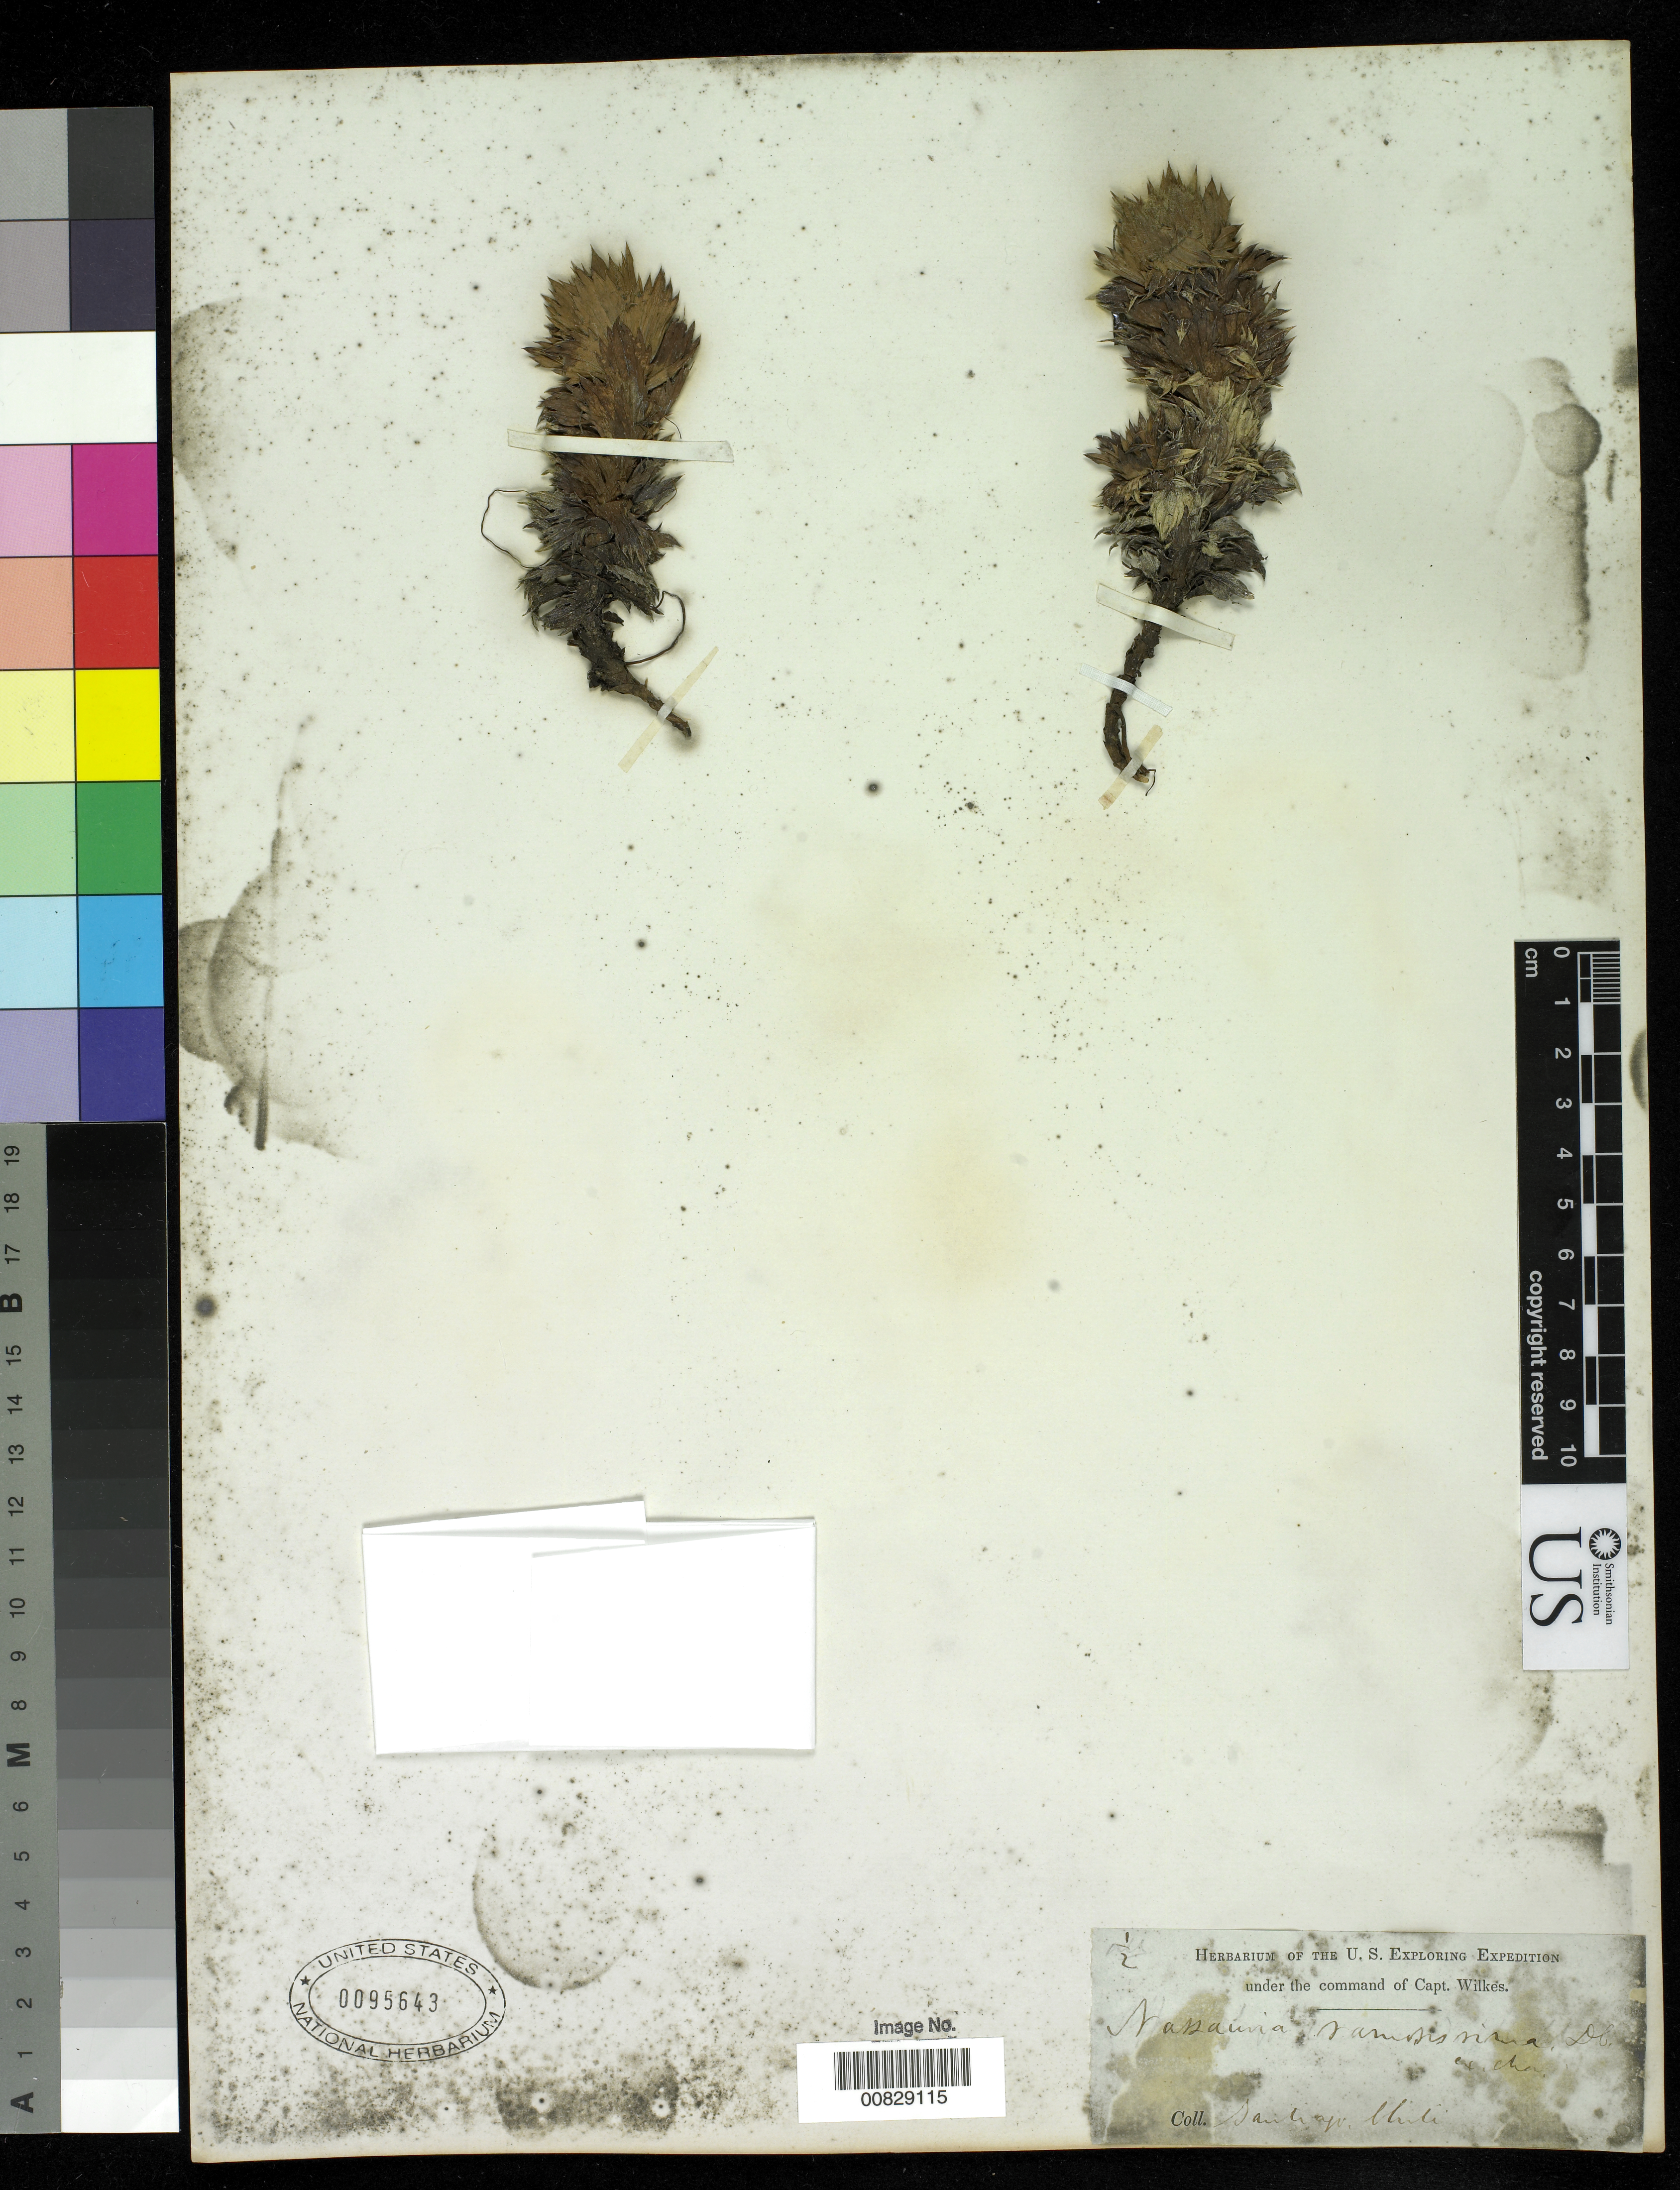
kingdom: Plantae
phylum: Tracheophyta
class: Magnoliopsida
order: Asterales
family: Asteraceae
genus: Nassauvia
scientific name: Nassauvia sp.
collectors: Wilkes Explor. Exped.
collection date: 1838/1842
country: Chile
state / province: Región Metropolitana (RM)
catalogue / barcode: US 95643